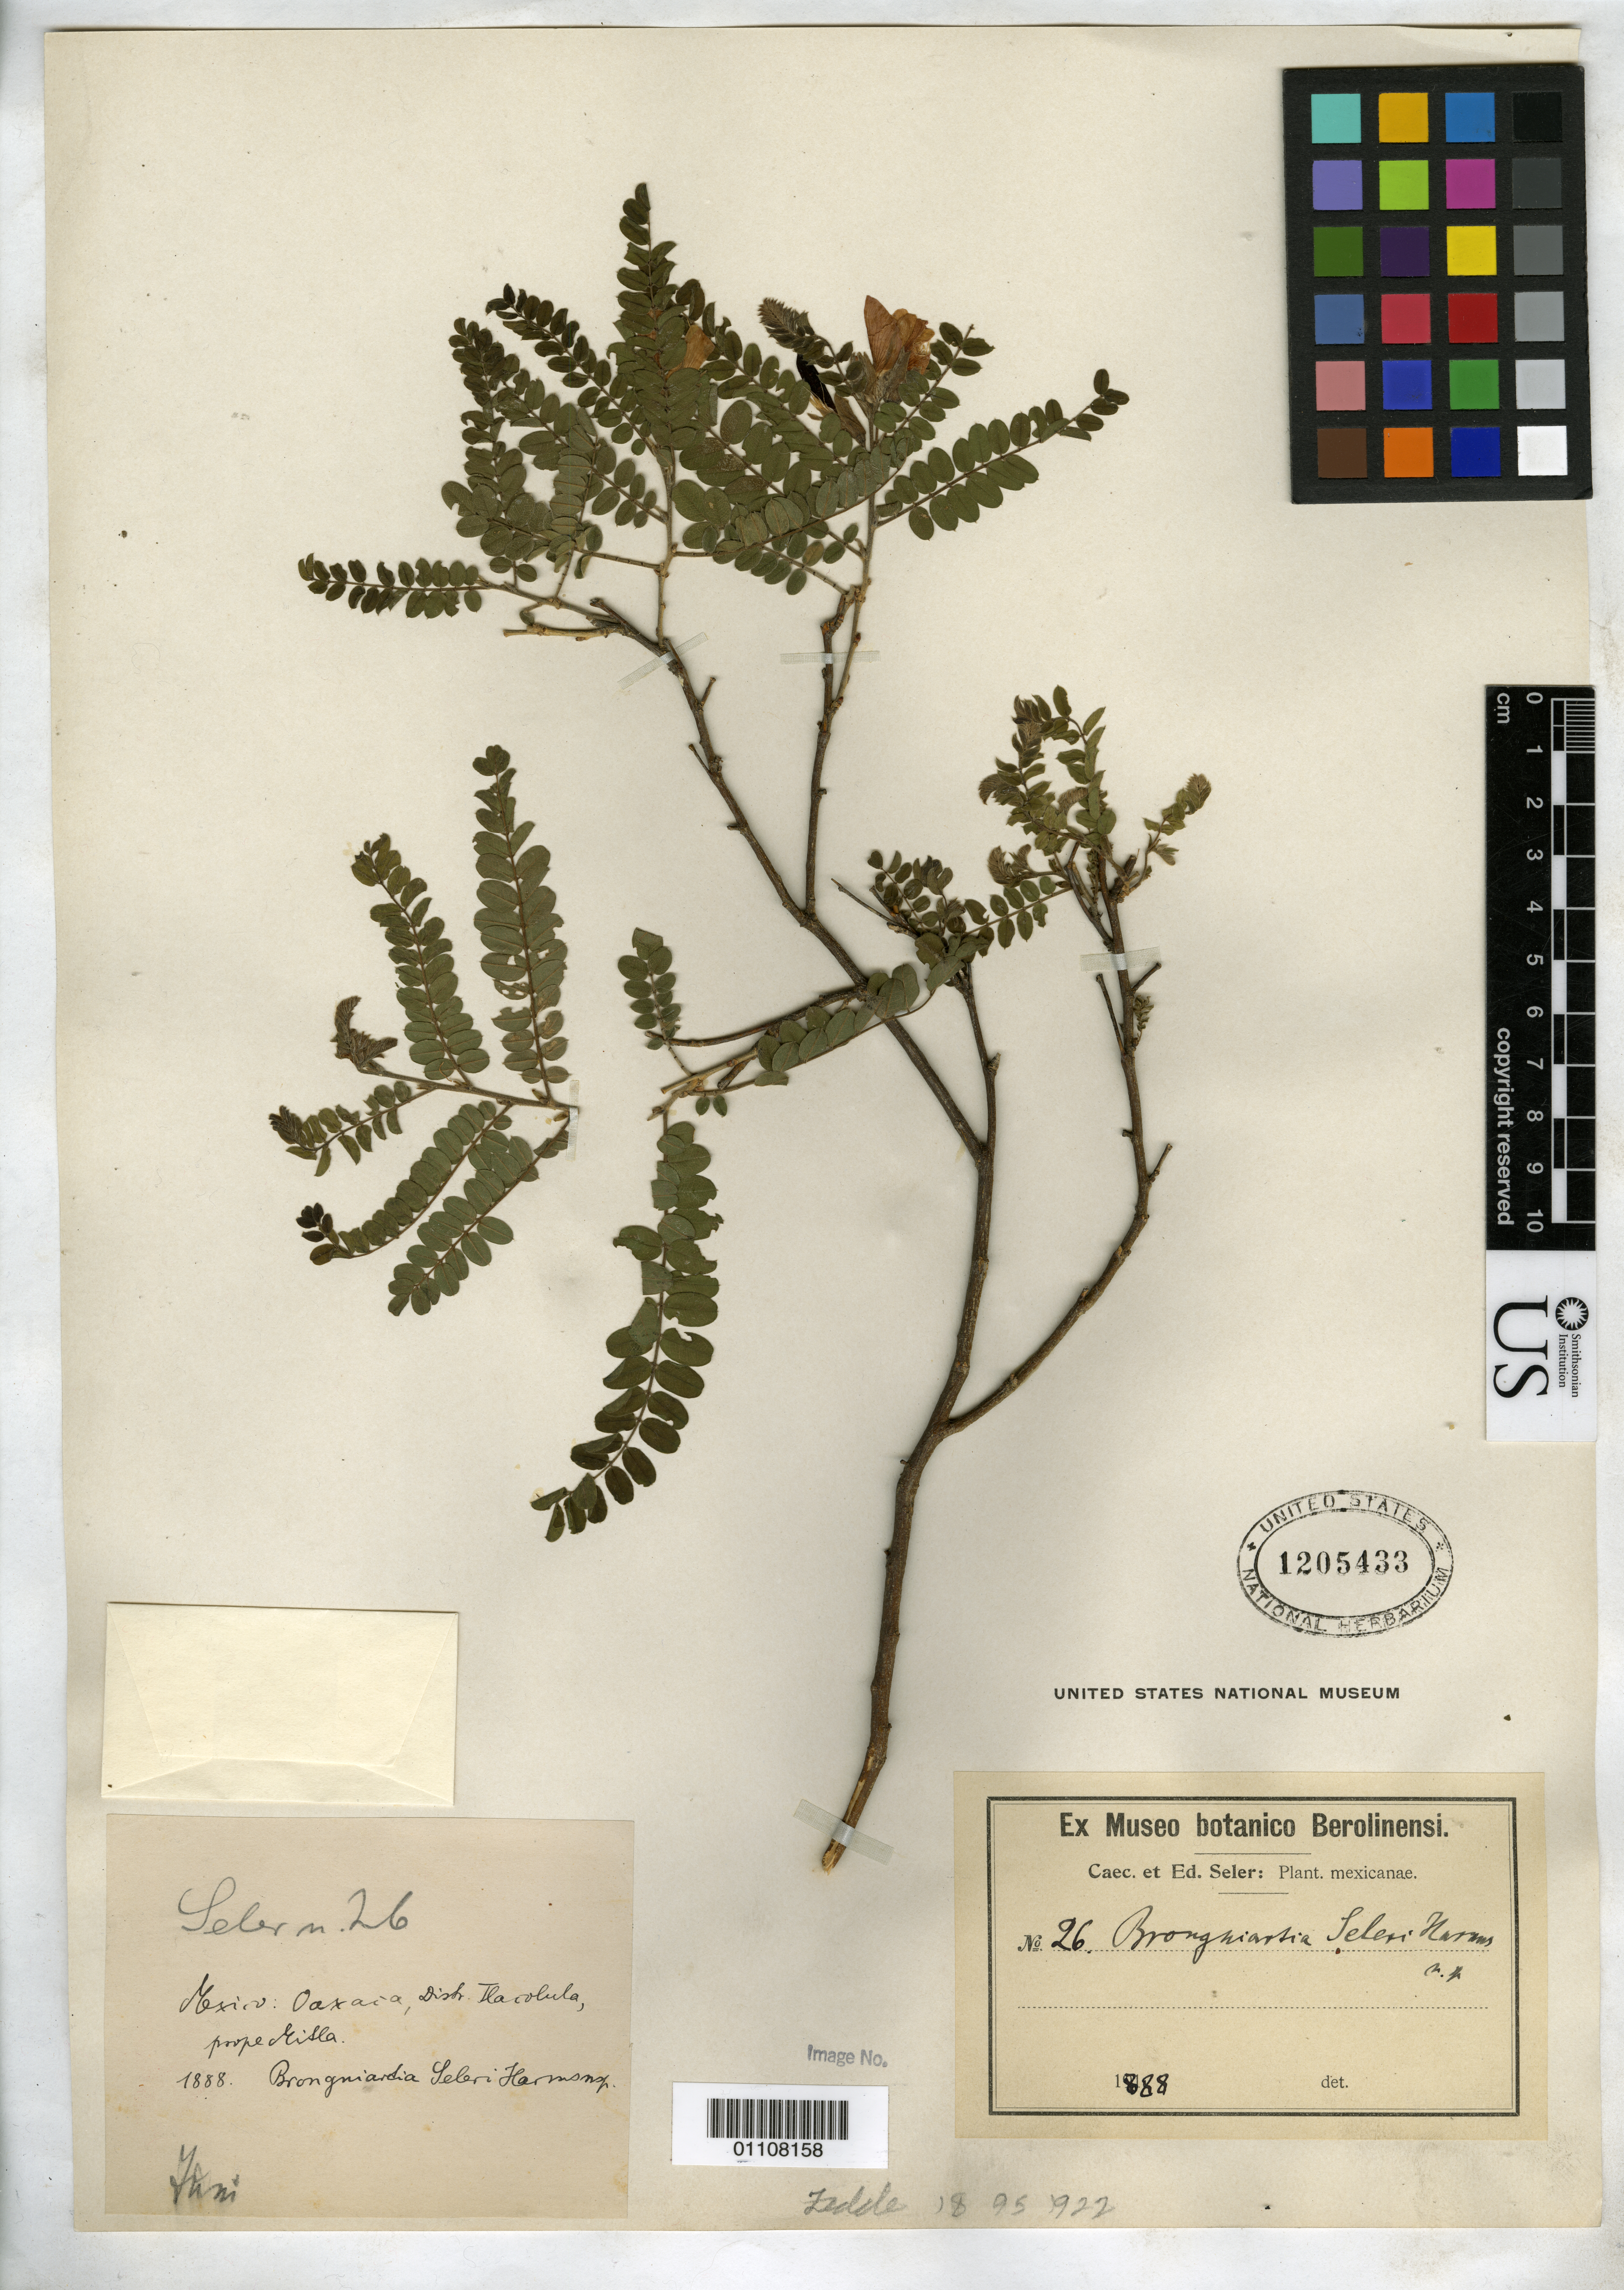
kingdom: Plantae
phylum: Tracheophyta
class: Magnoliopsida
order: Fabales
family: Fabaceae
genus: Brongniartia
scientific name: Brongniartia seleri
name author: Harms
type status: Syntype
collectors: -. Seler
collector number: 26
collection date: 1888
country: Mexico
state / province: Oaxaca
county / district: Tlacolula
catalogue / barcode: US 1205433